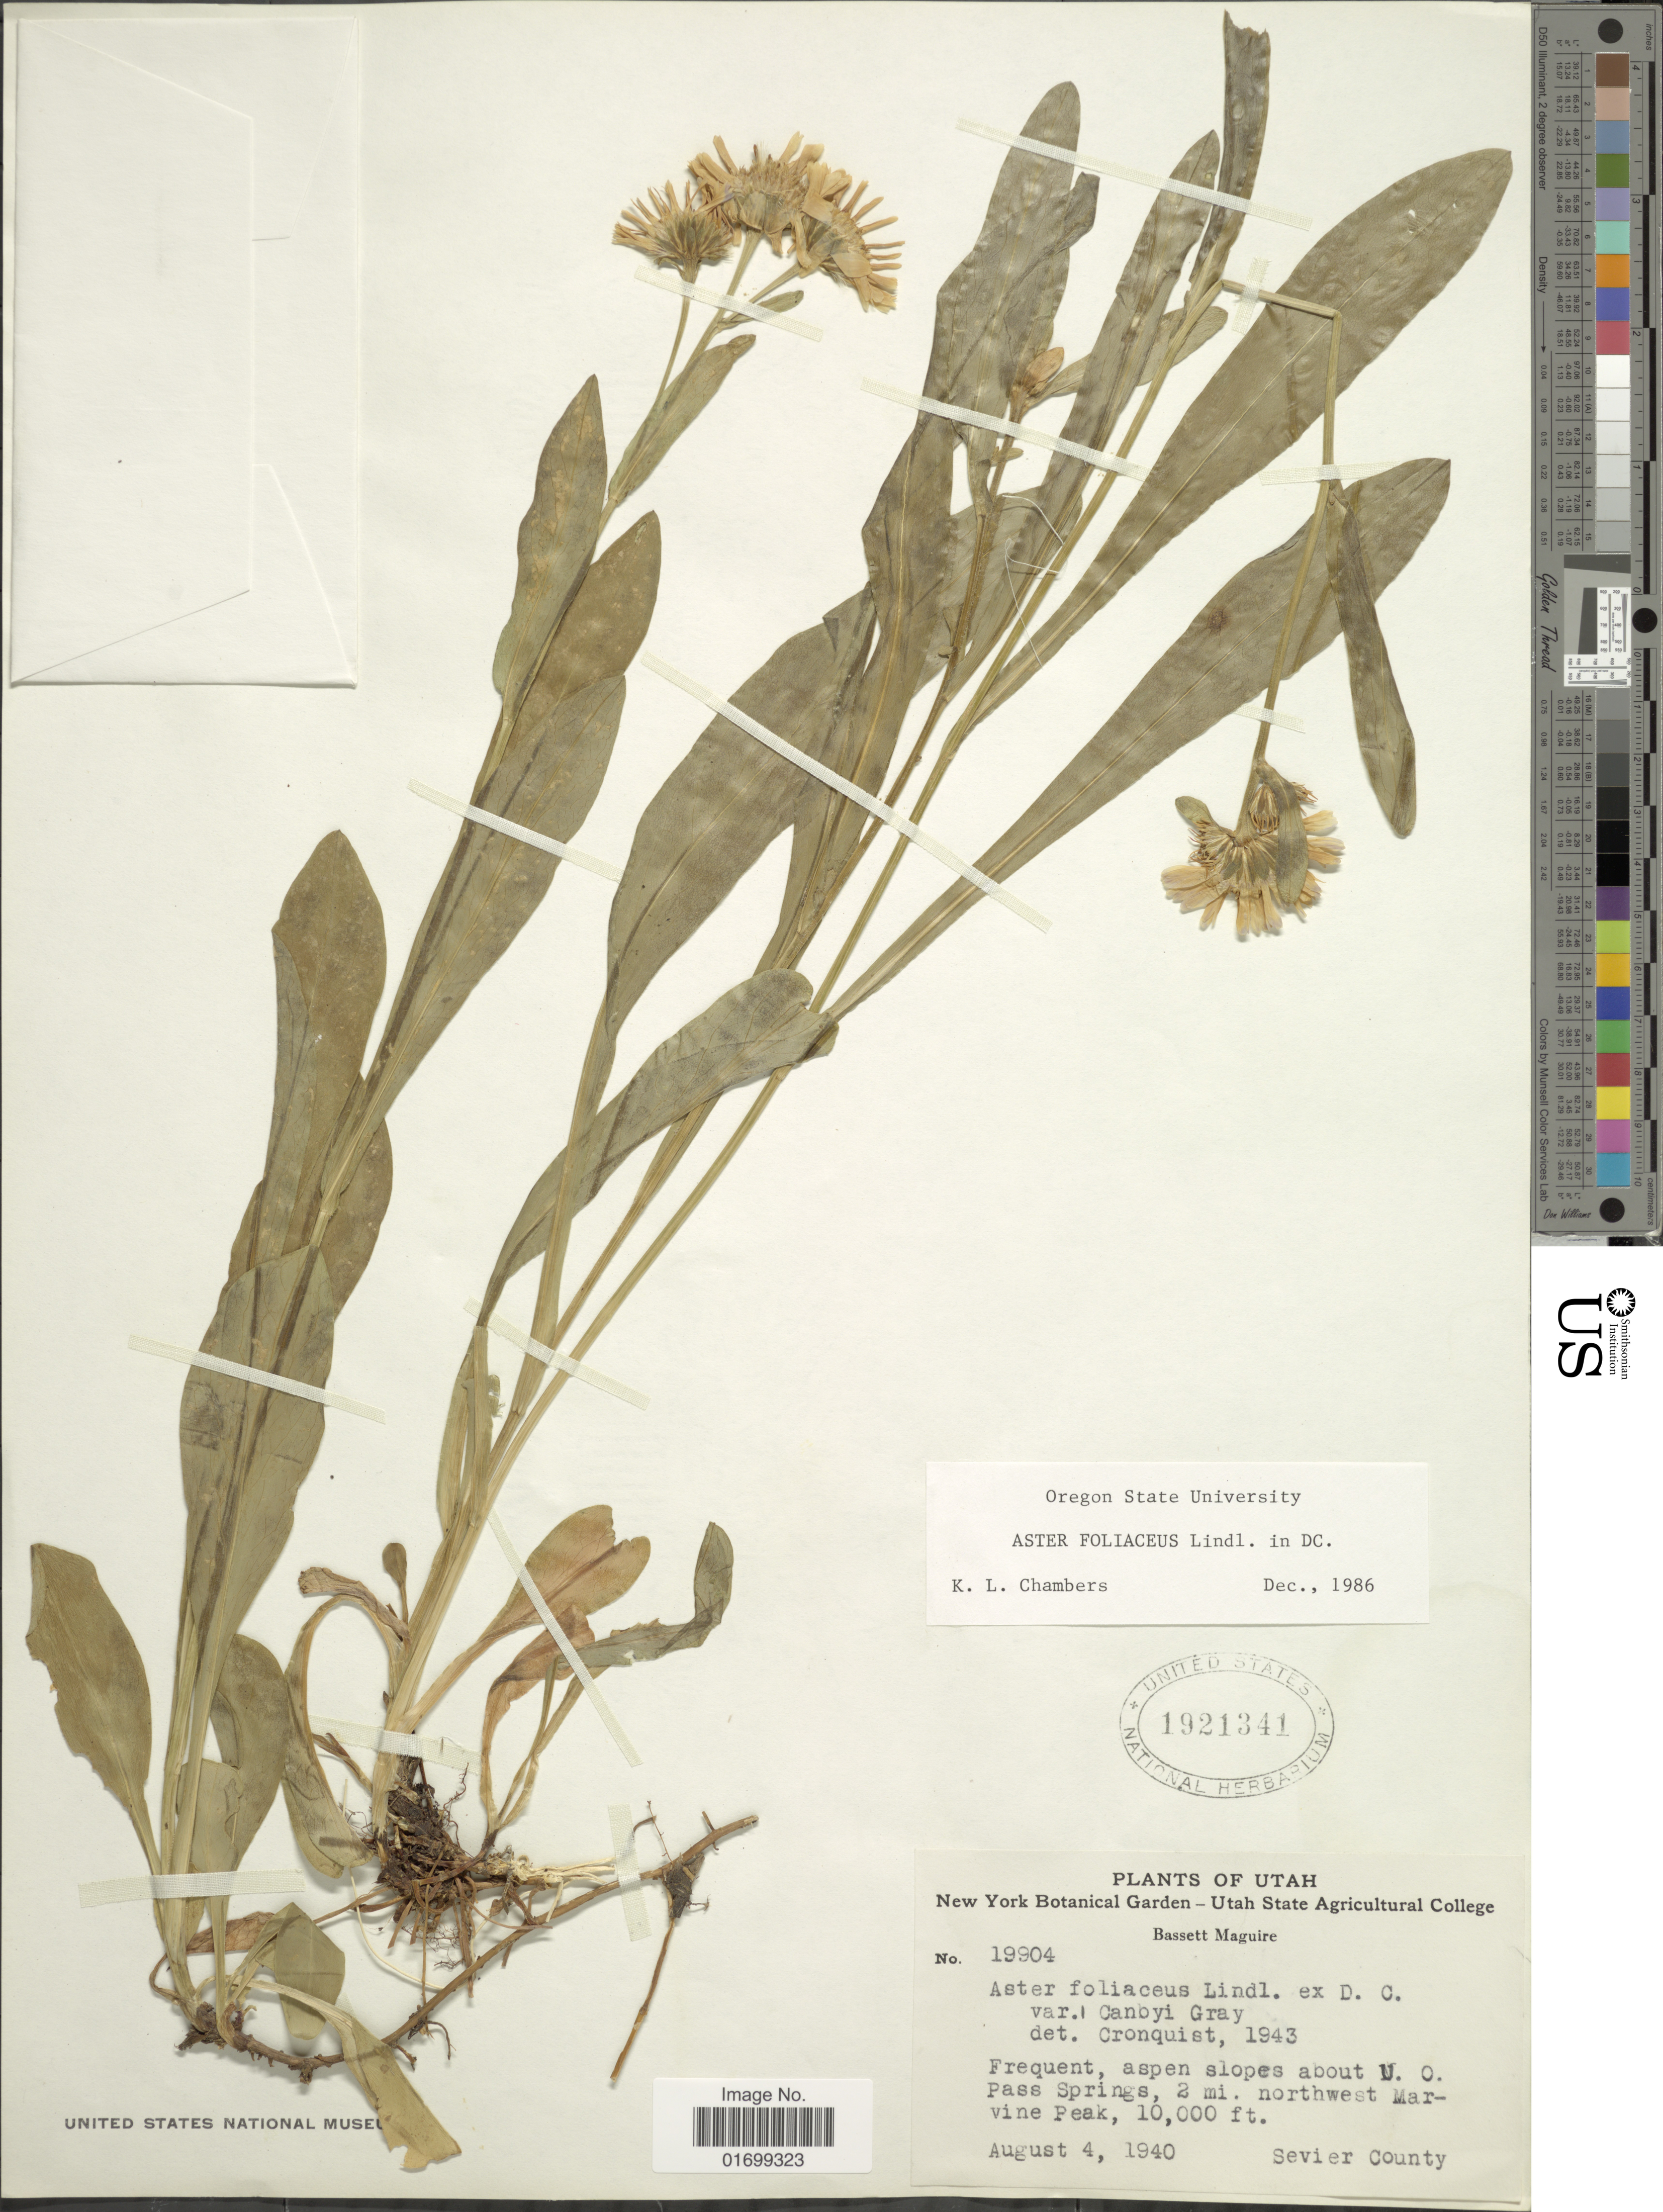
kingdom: Plantae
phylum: Tracheophyta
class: Magnoliopsida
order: Asterales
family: Asteraceae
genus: Symphyotrichum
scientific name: Symphyotrichum foliaceum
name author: (Lindl. ex DC.) G.L. Nesom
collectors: B. Maguire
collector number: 19904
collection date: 1940-08-04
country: United States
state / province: Utah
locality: Aspen slopes about U.O. Pass Springs, 2 mi. northwest Marvine Peak, Sevier County.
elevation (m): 3048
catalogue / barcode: US 1921341